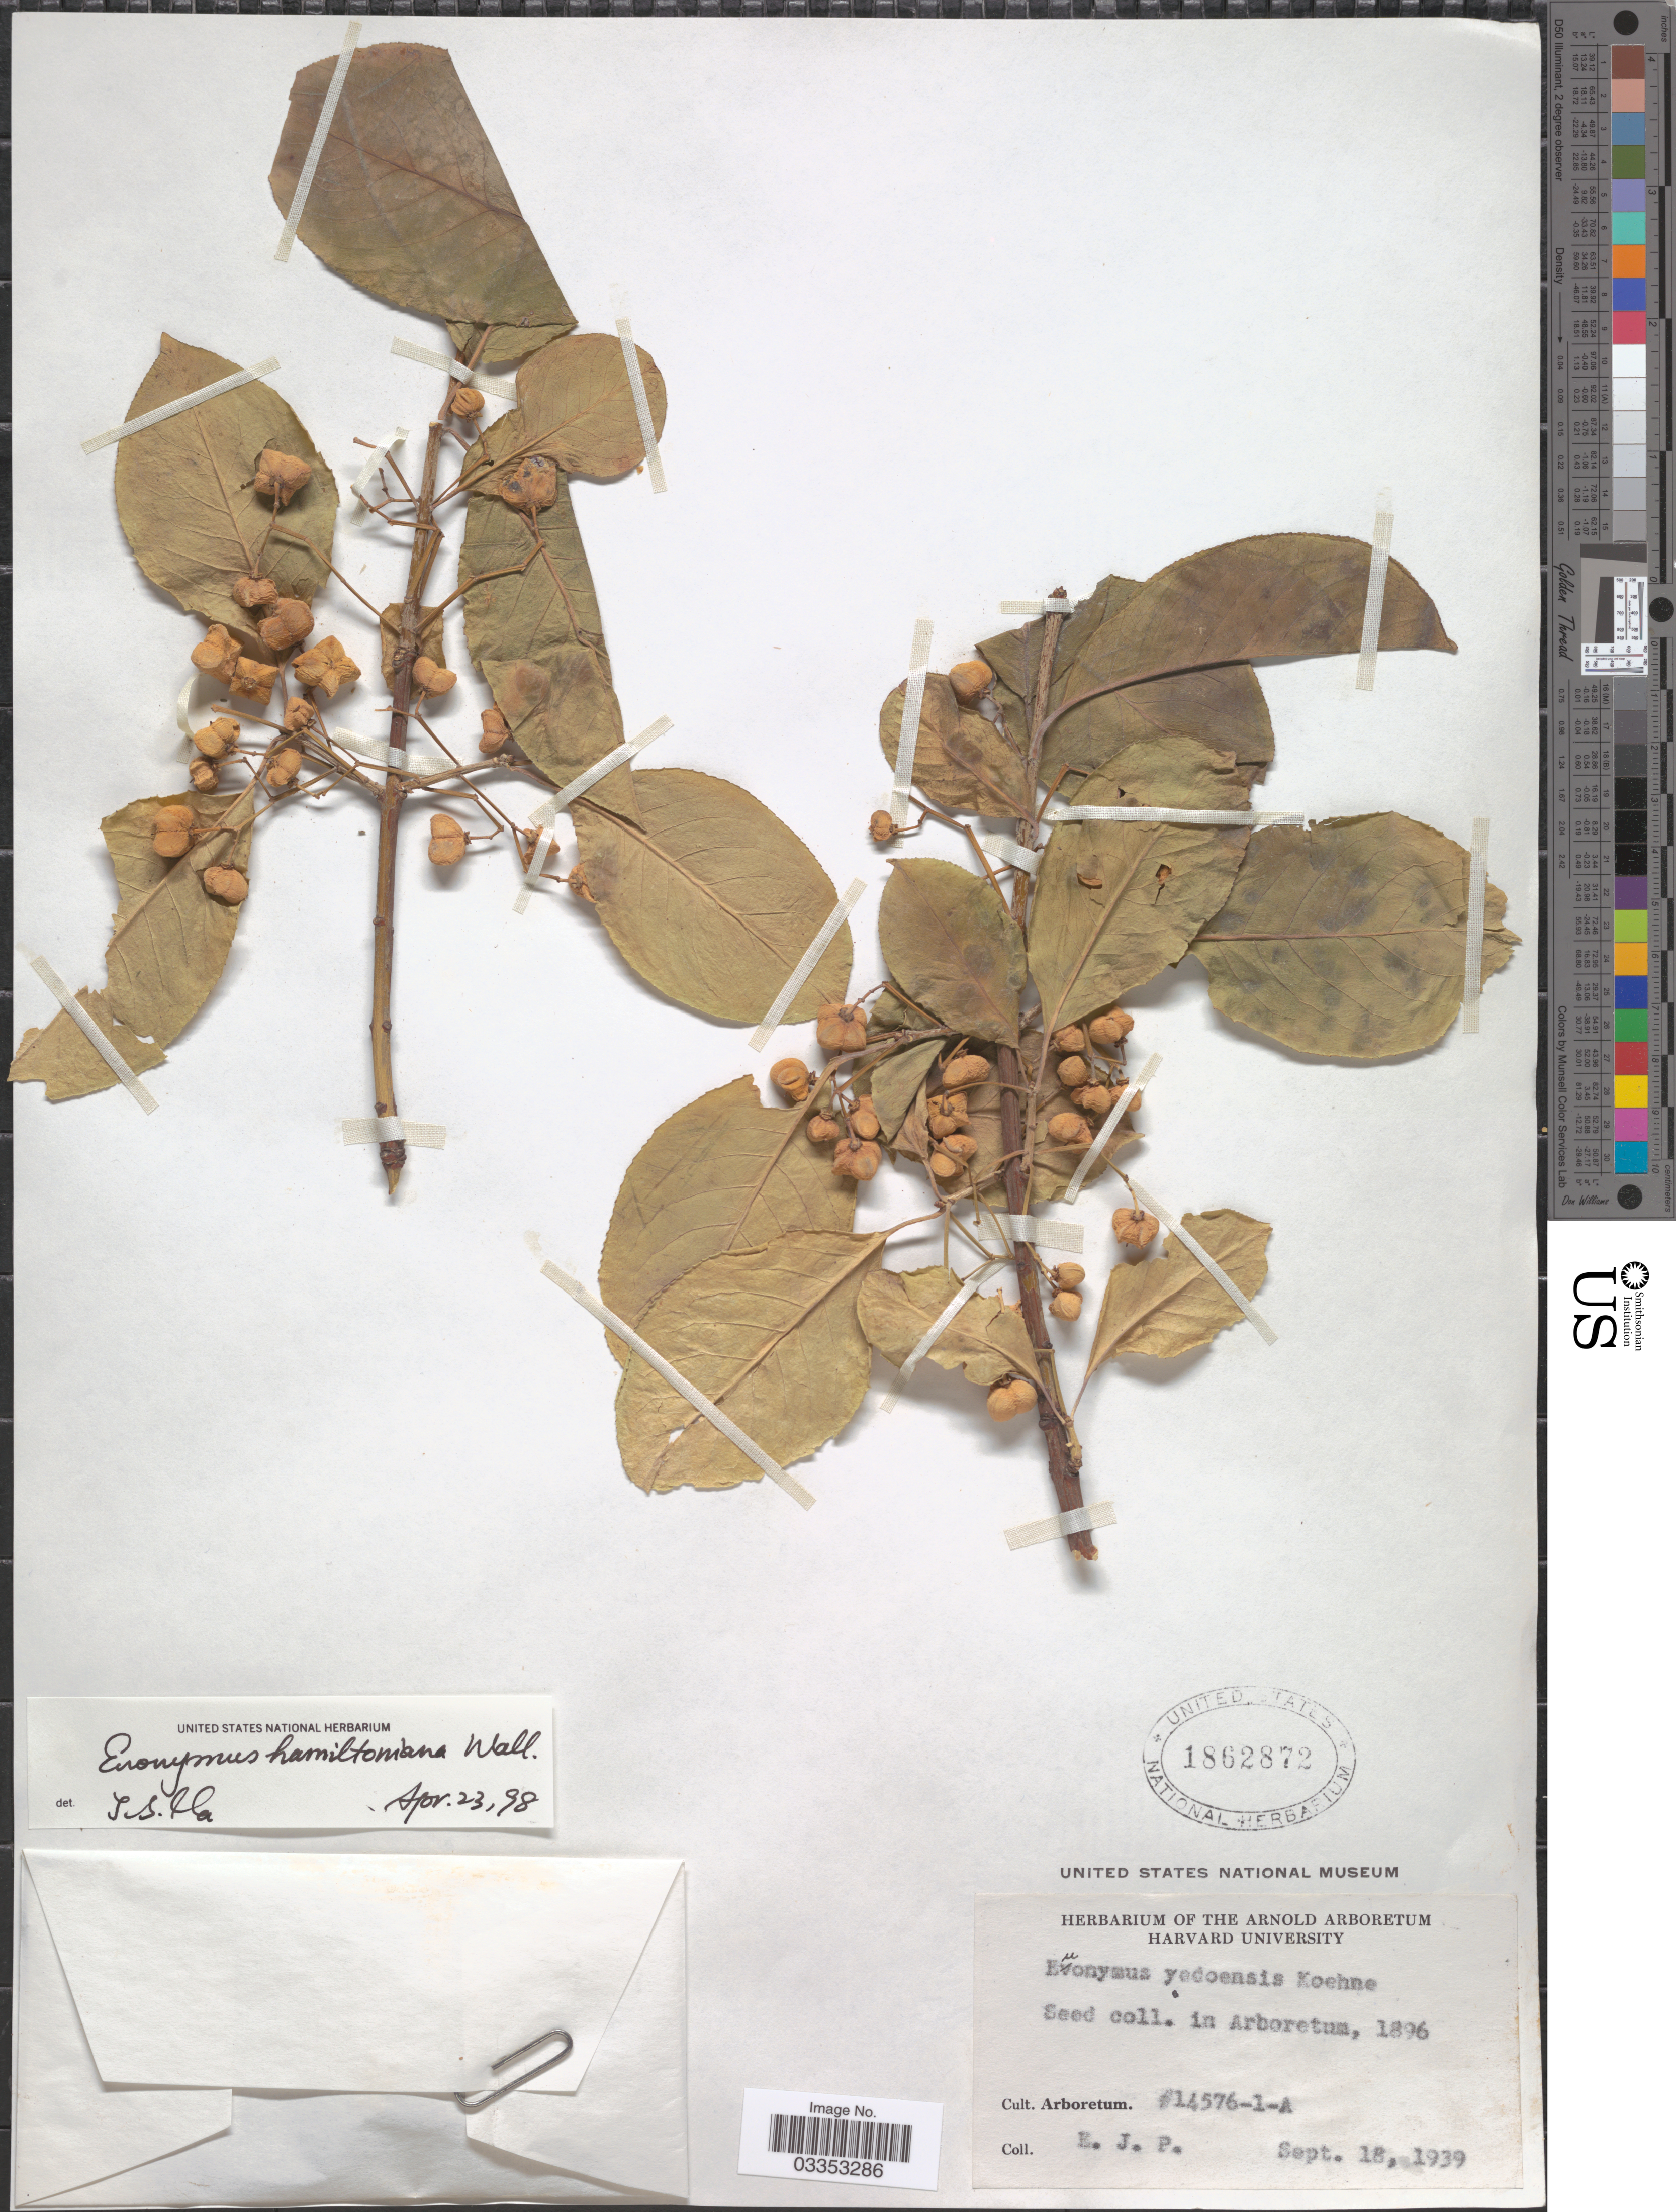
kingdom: Plantae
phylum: Tracheophyta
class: Magnoliopsida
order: Celastrales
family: Celastraceae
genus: Euonymus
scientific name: Euonymus hamiltonianus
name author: Wall.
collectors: E. J. P.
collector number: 14576-1-A?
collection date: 1939-09-18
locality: Cult. Arboretum.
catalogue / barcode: US 1862872